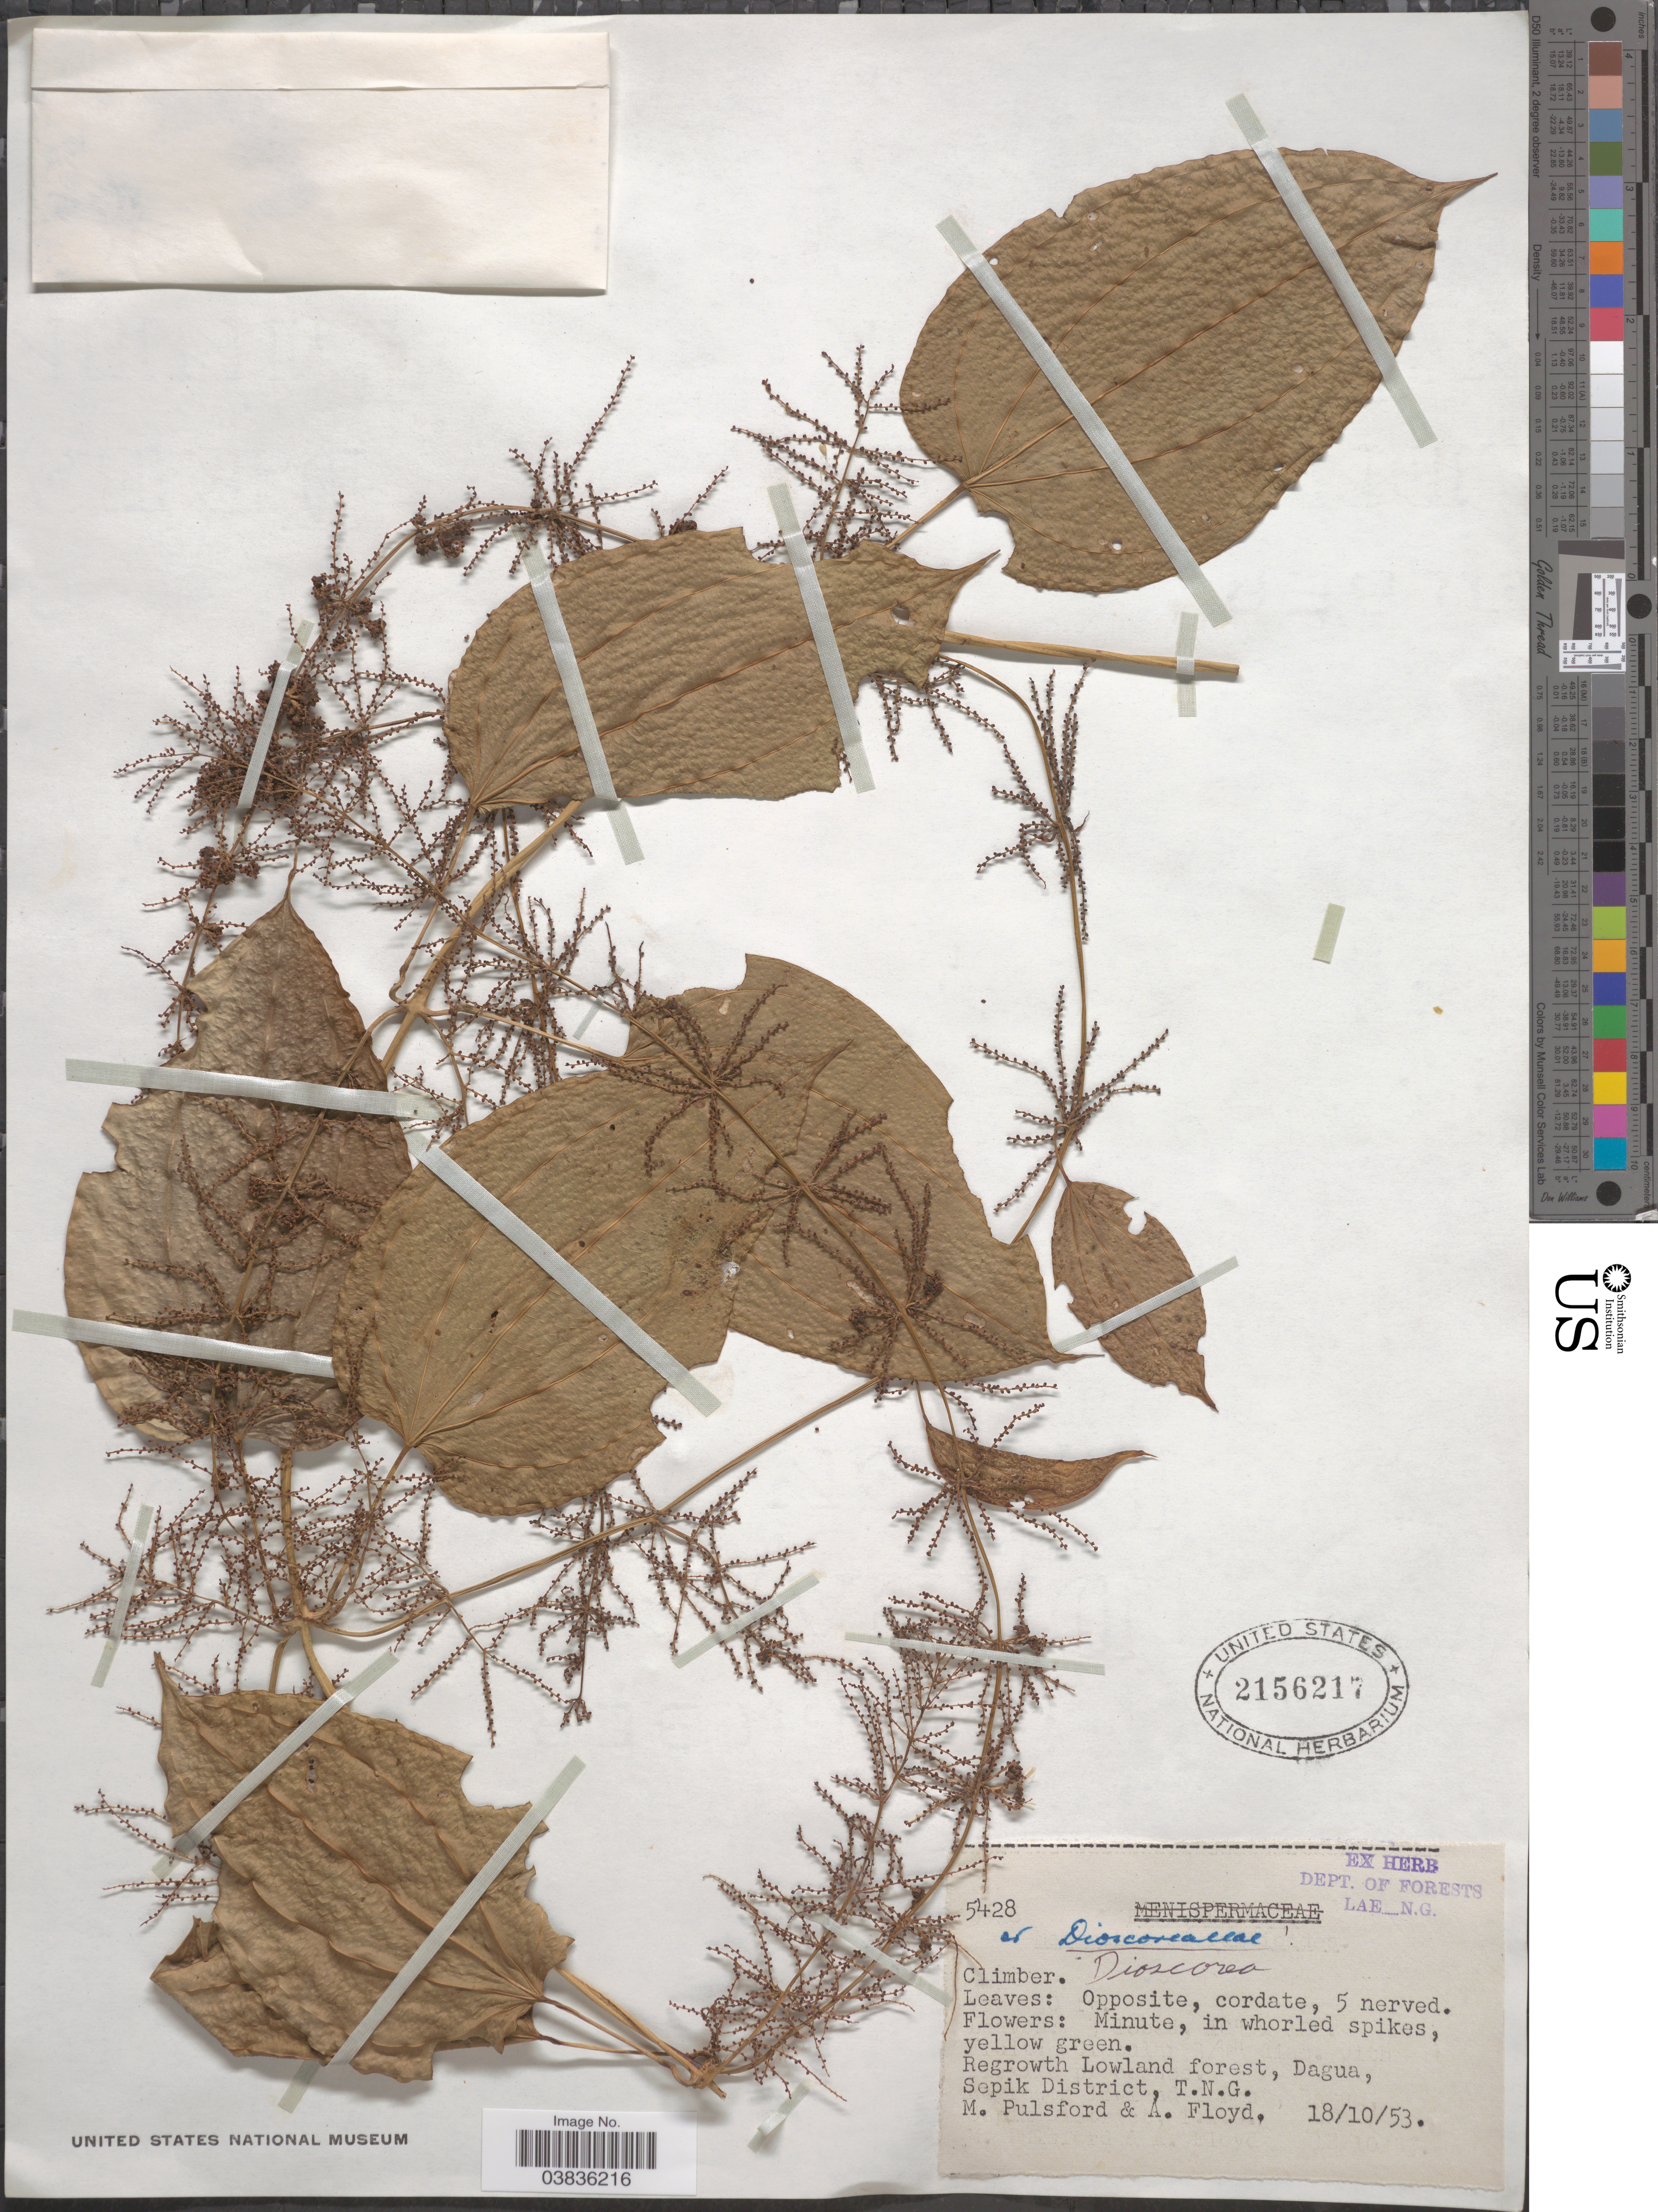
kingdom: Plantae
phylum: Tracheophyta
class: Liliopsida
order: Dioscoreales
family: Dioscoreaceae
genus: Dioscorea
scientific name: Dioscorea sp.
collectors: M. Pulsford & A. Floyd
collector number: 5428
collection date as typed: Transcribed d/m/y: 18/10/53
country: Papua New Guinea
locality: Dagua, Sepik District, T.N.G.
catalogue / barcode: US 2156217